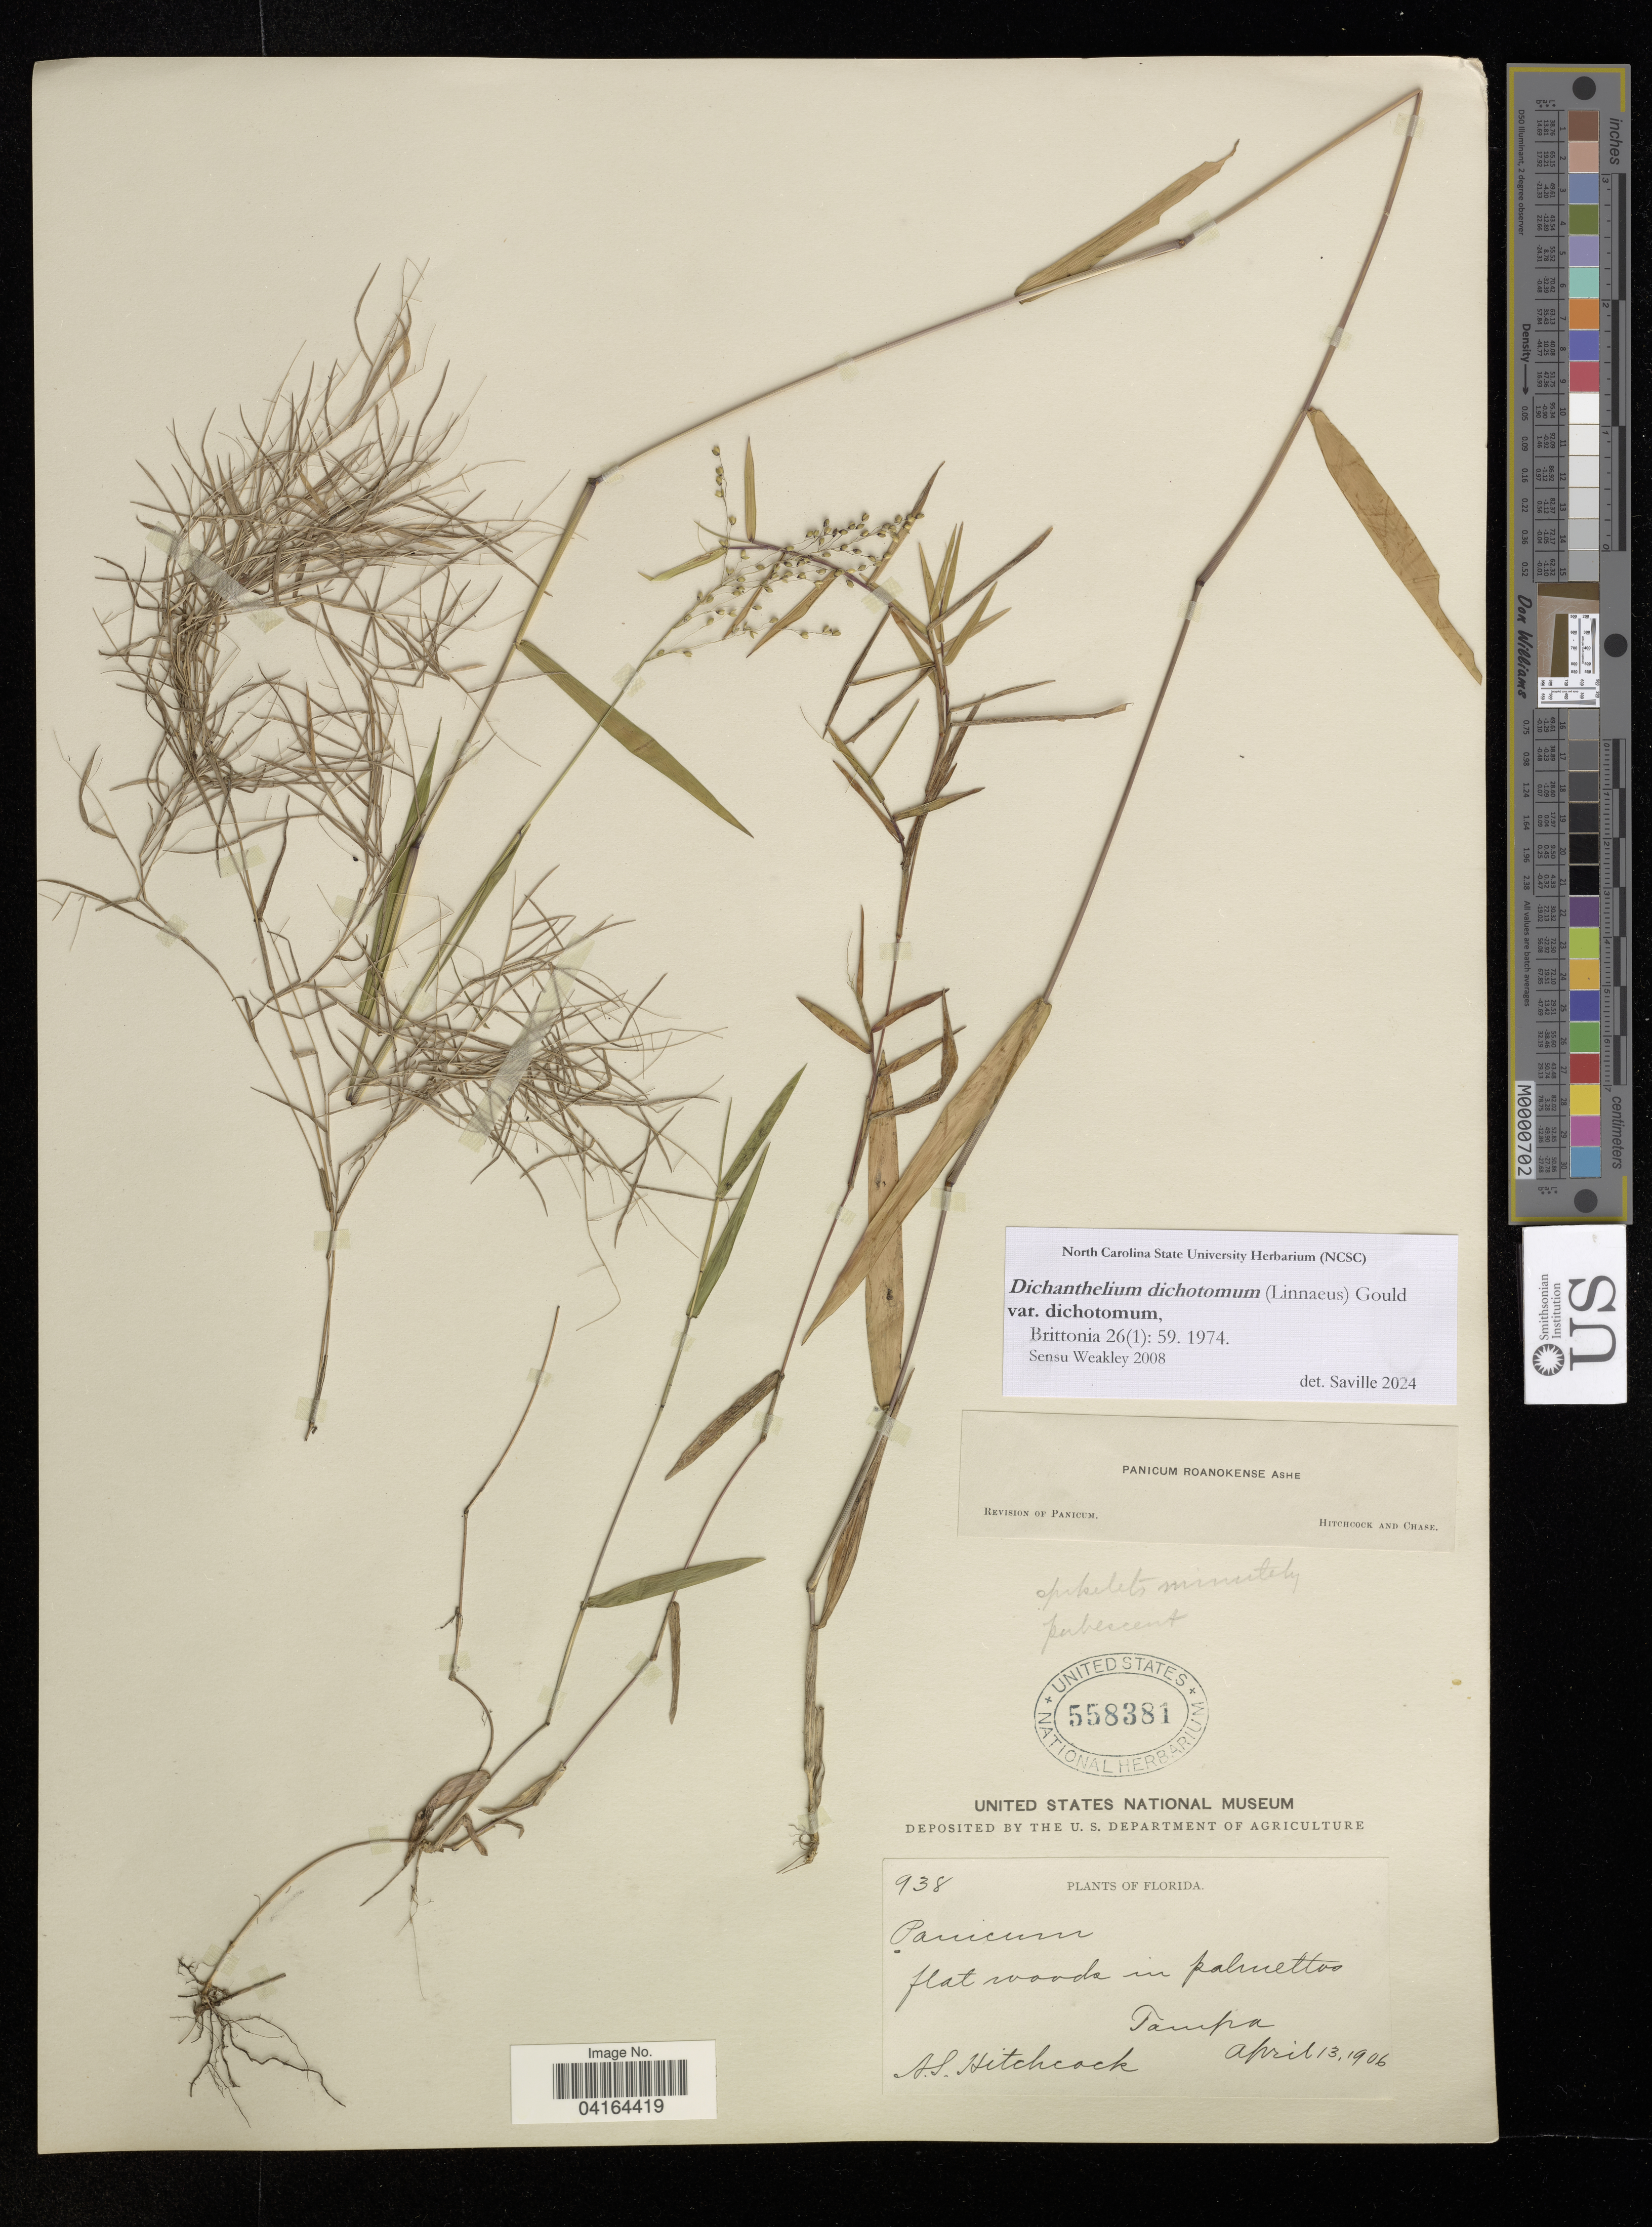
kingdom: Plantae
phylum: Tracheophyta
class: Liliopsida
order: Poales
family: Poaceae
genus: Dichanthelium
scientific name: Dichanthelium dichotomum var. dichotomum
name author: (L.) Gould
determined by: Saville, A. C., (NCSC), North Carolina State University (UNITED STATES)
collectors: A. Hitchcock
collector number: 938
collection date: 1906-04-13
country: United States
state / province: Florida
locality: Tampa.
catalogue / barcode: US 558381